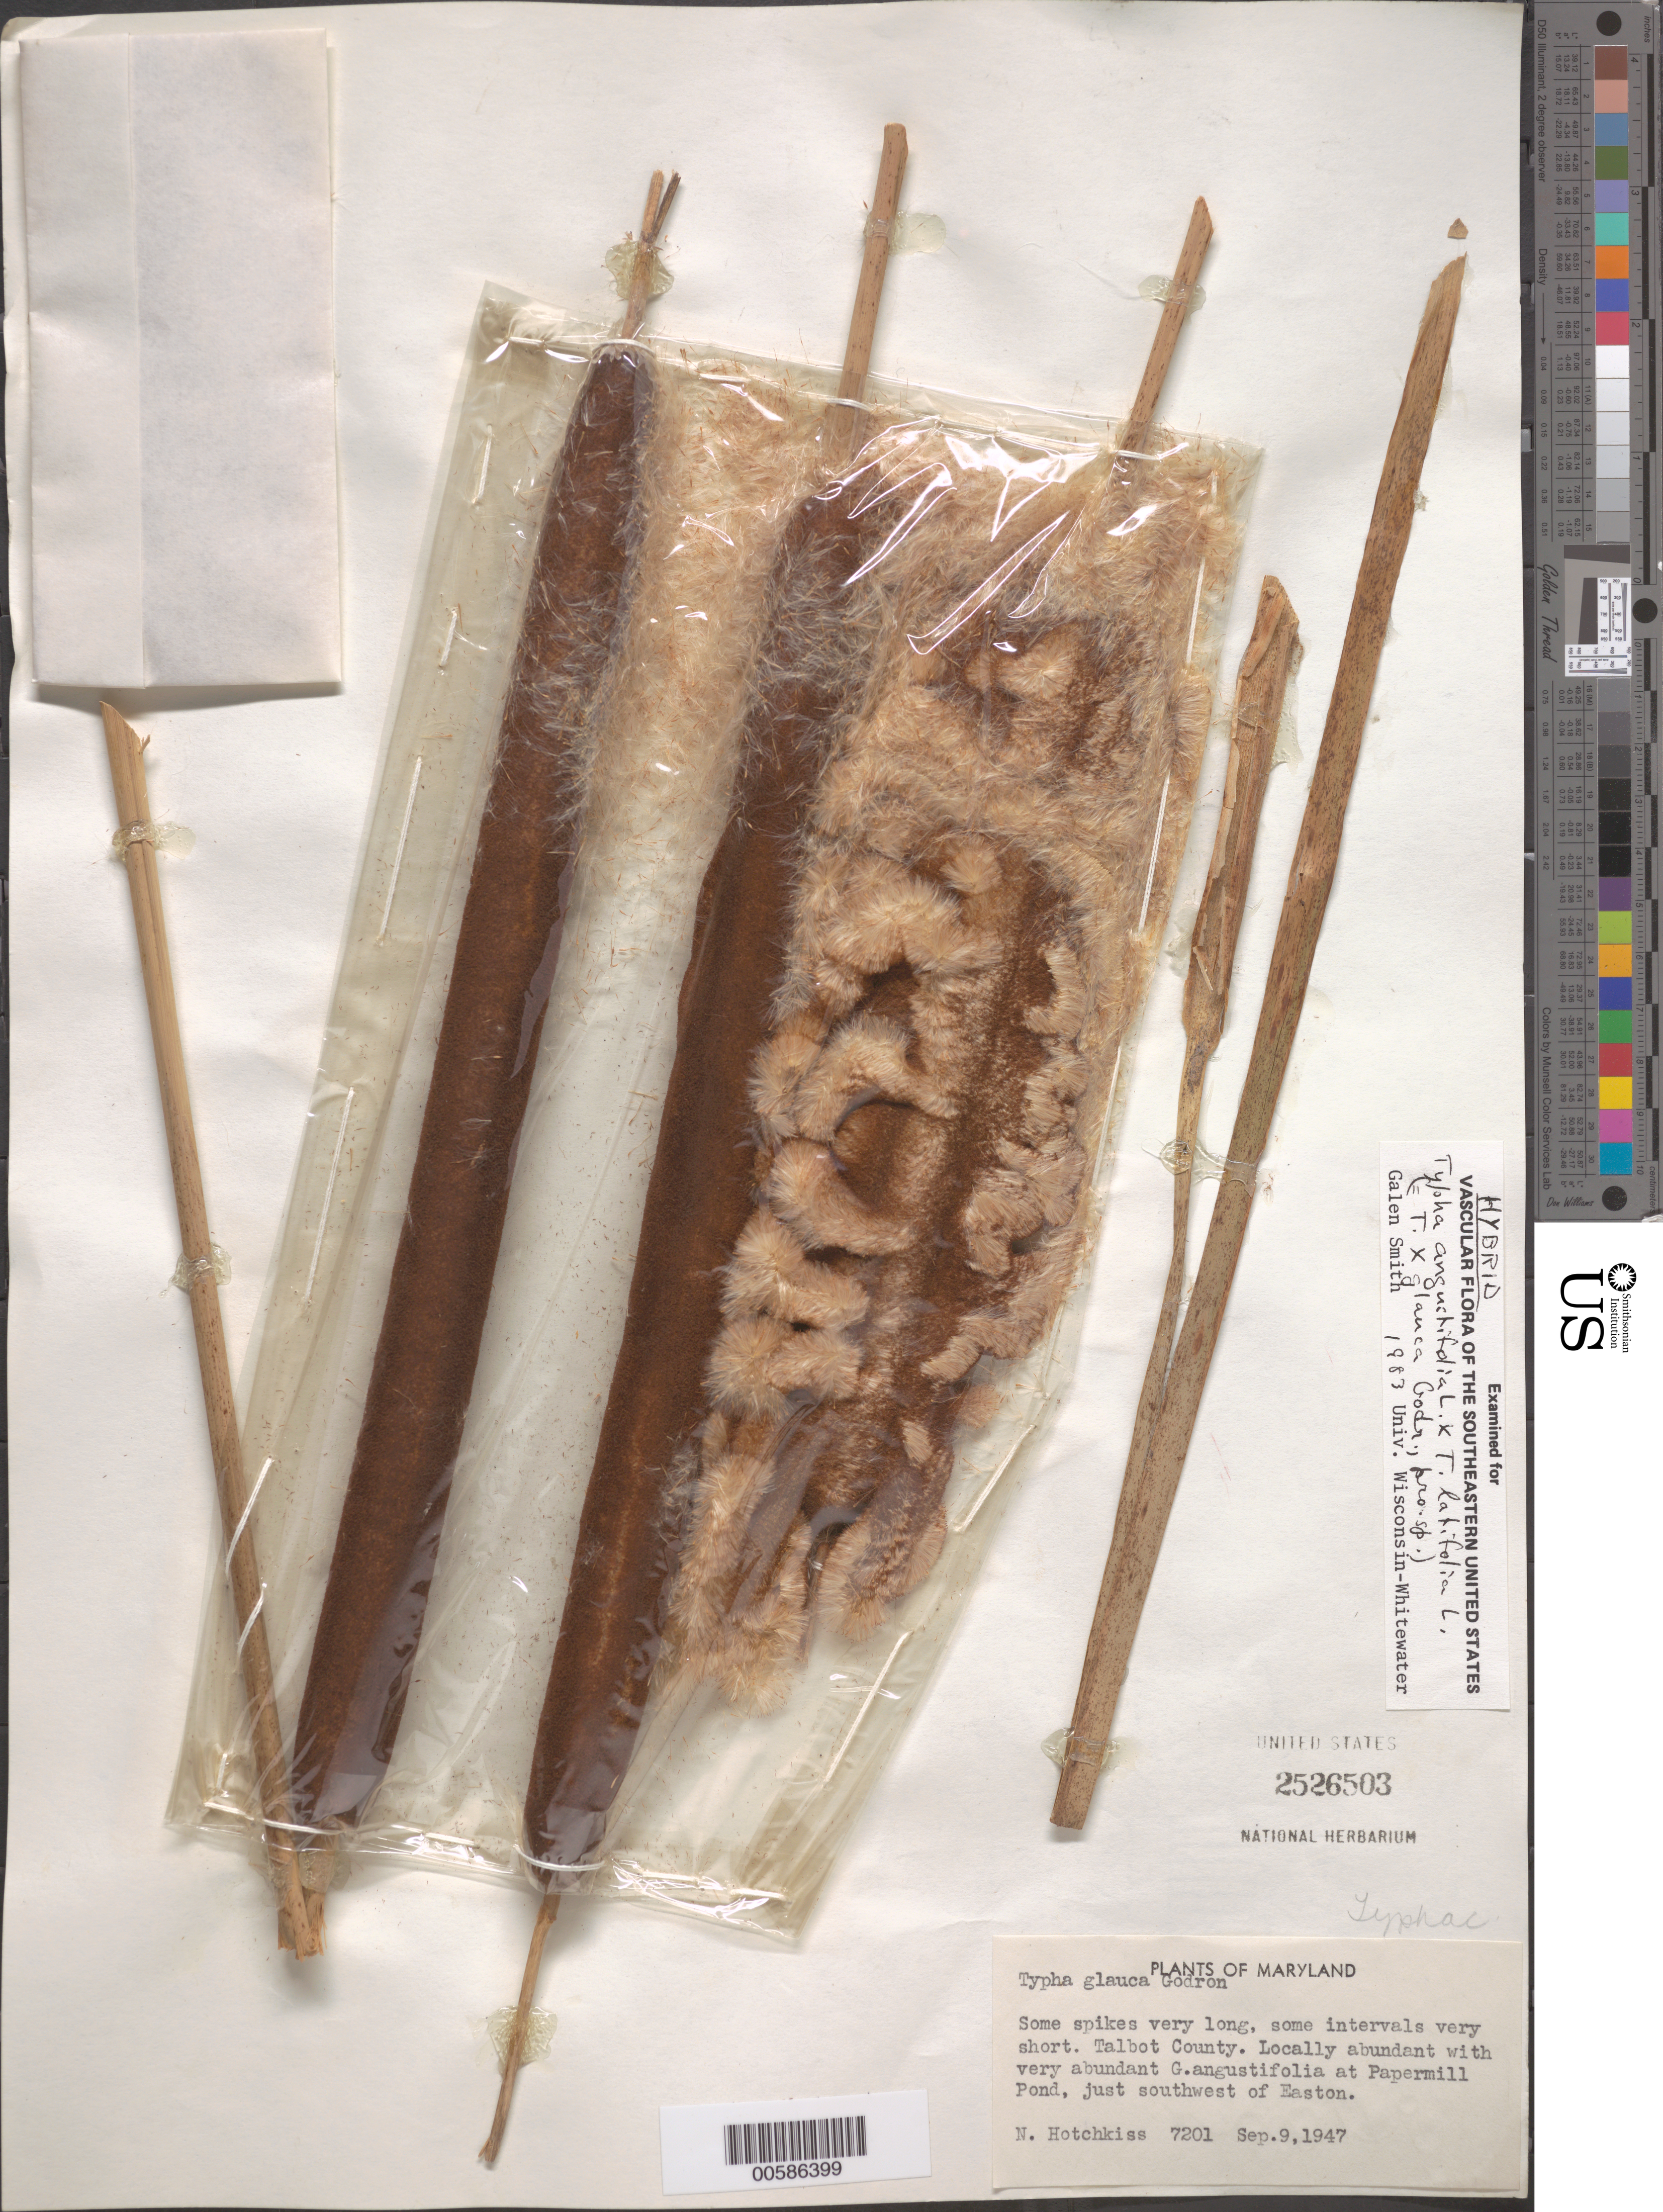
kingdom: Plantae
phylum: Tracheophyta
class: Liliopsida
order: Poales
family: Typhaceae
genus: Typha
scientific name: Typha angustifolia x T. latifolia L.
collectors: N. Hotchkiss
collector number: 7201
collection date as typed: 09 Sep 1947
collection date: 1947-09-09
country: United States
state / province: Maryland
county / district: Talbot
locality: Papermill Pond, SW of Easton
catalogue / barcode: US 2526503